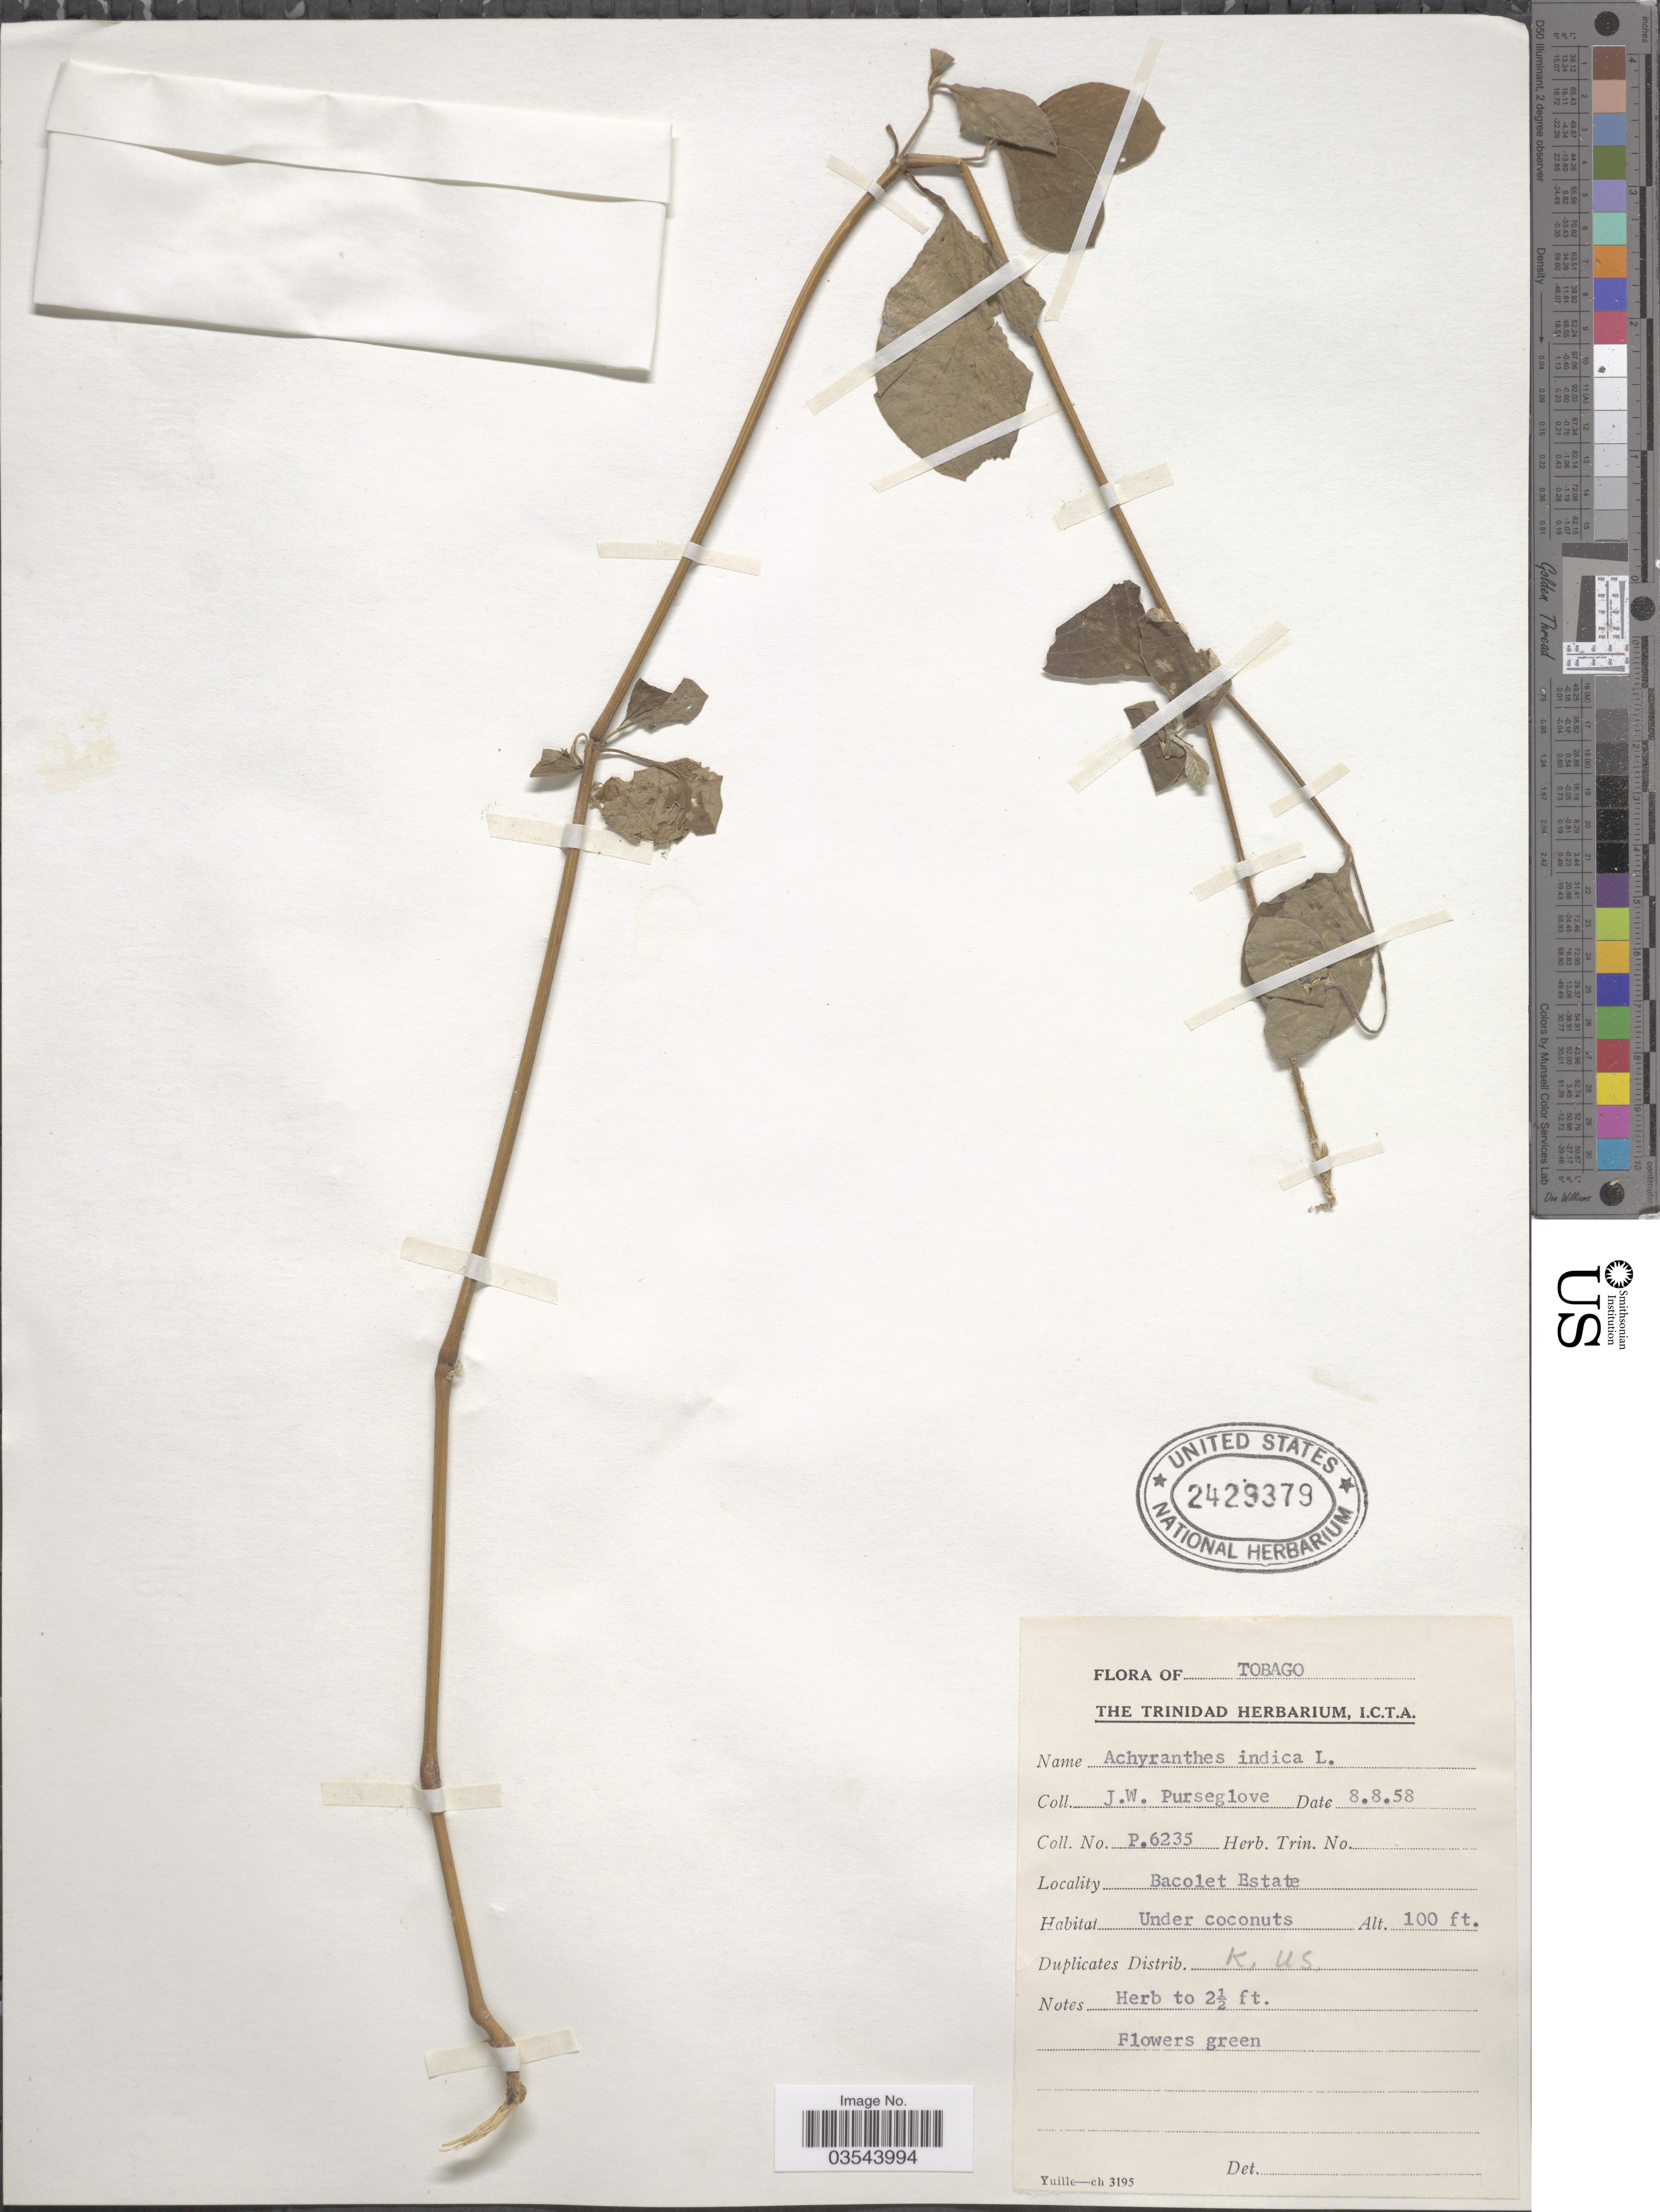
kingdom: Plantae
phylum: Tracheophyta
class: Magnoliopsida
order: Caryophyllales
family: Amaranthaceae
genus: Achyranthes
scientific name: Achyranthes indica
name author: (L.) Mill.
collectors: J. Purseglove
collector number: P.6235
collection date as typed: Transcribed d/m/y: 8/8/58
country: Trinidad and Tobago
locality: Tobago. Bacolet Estate.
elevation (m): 30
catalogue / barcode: US 2429379